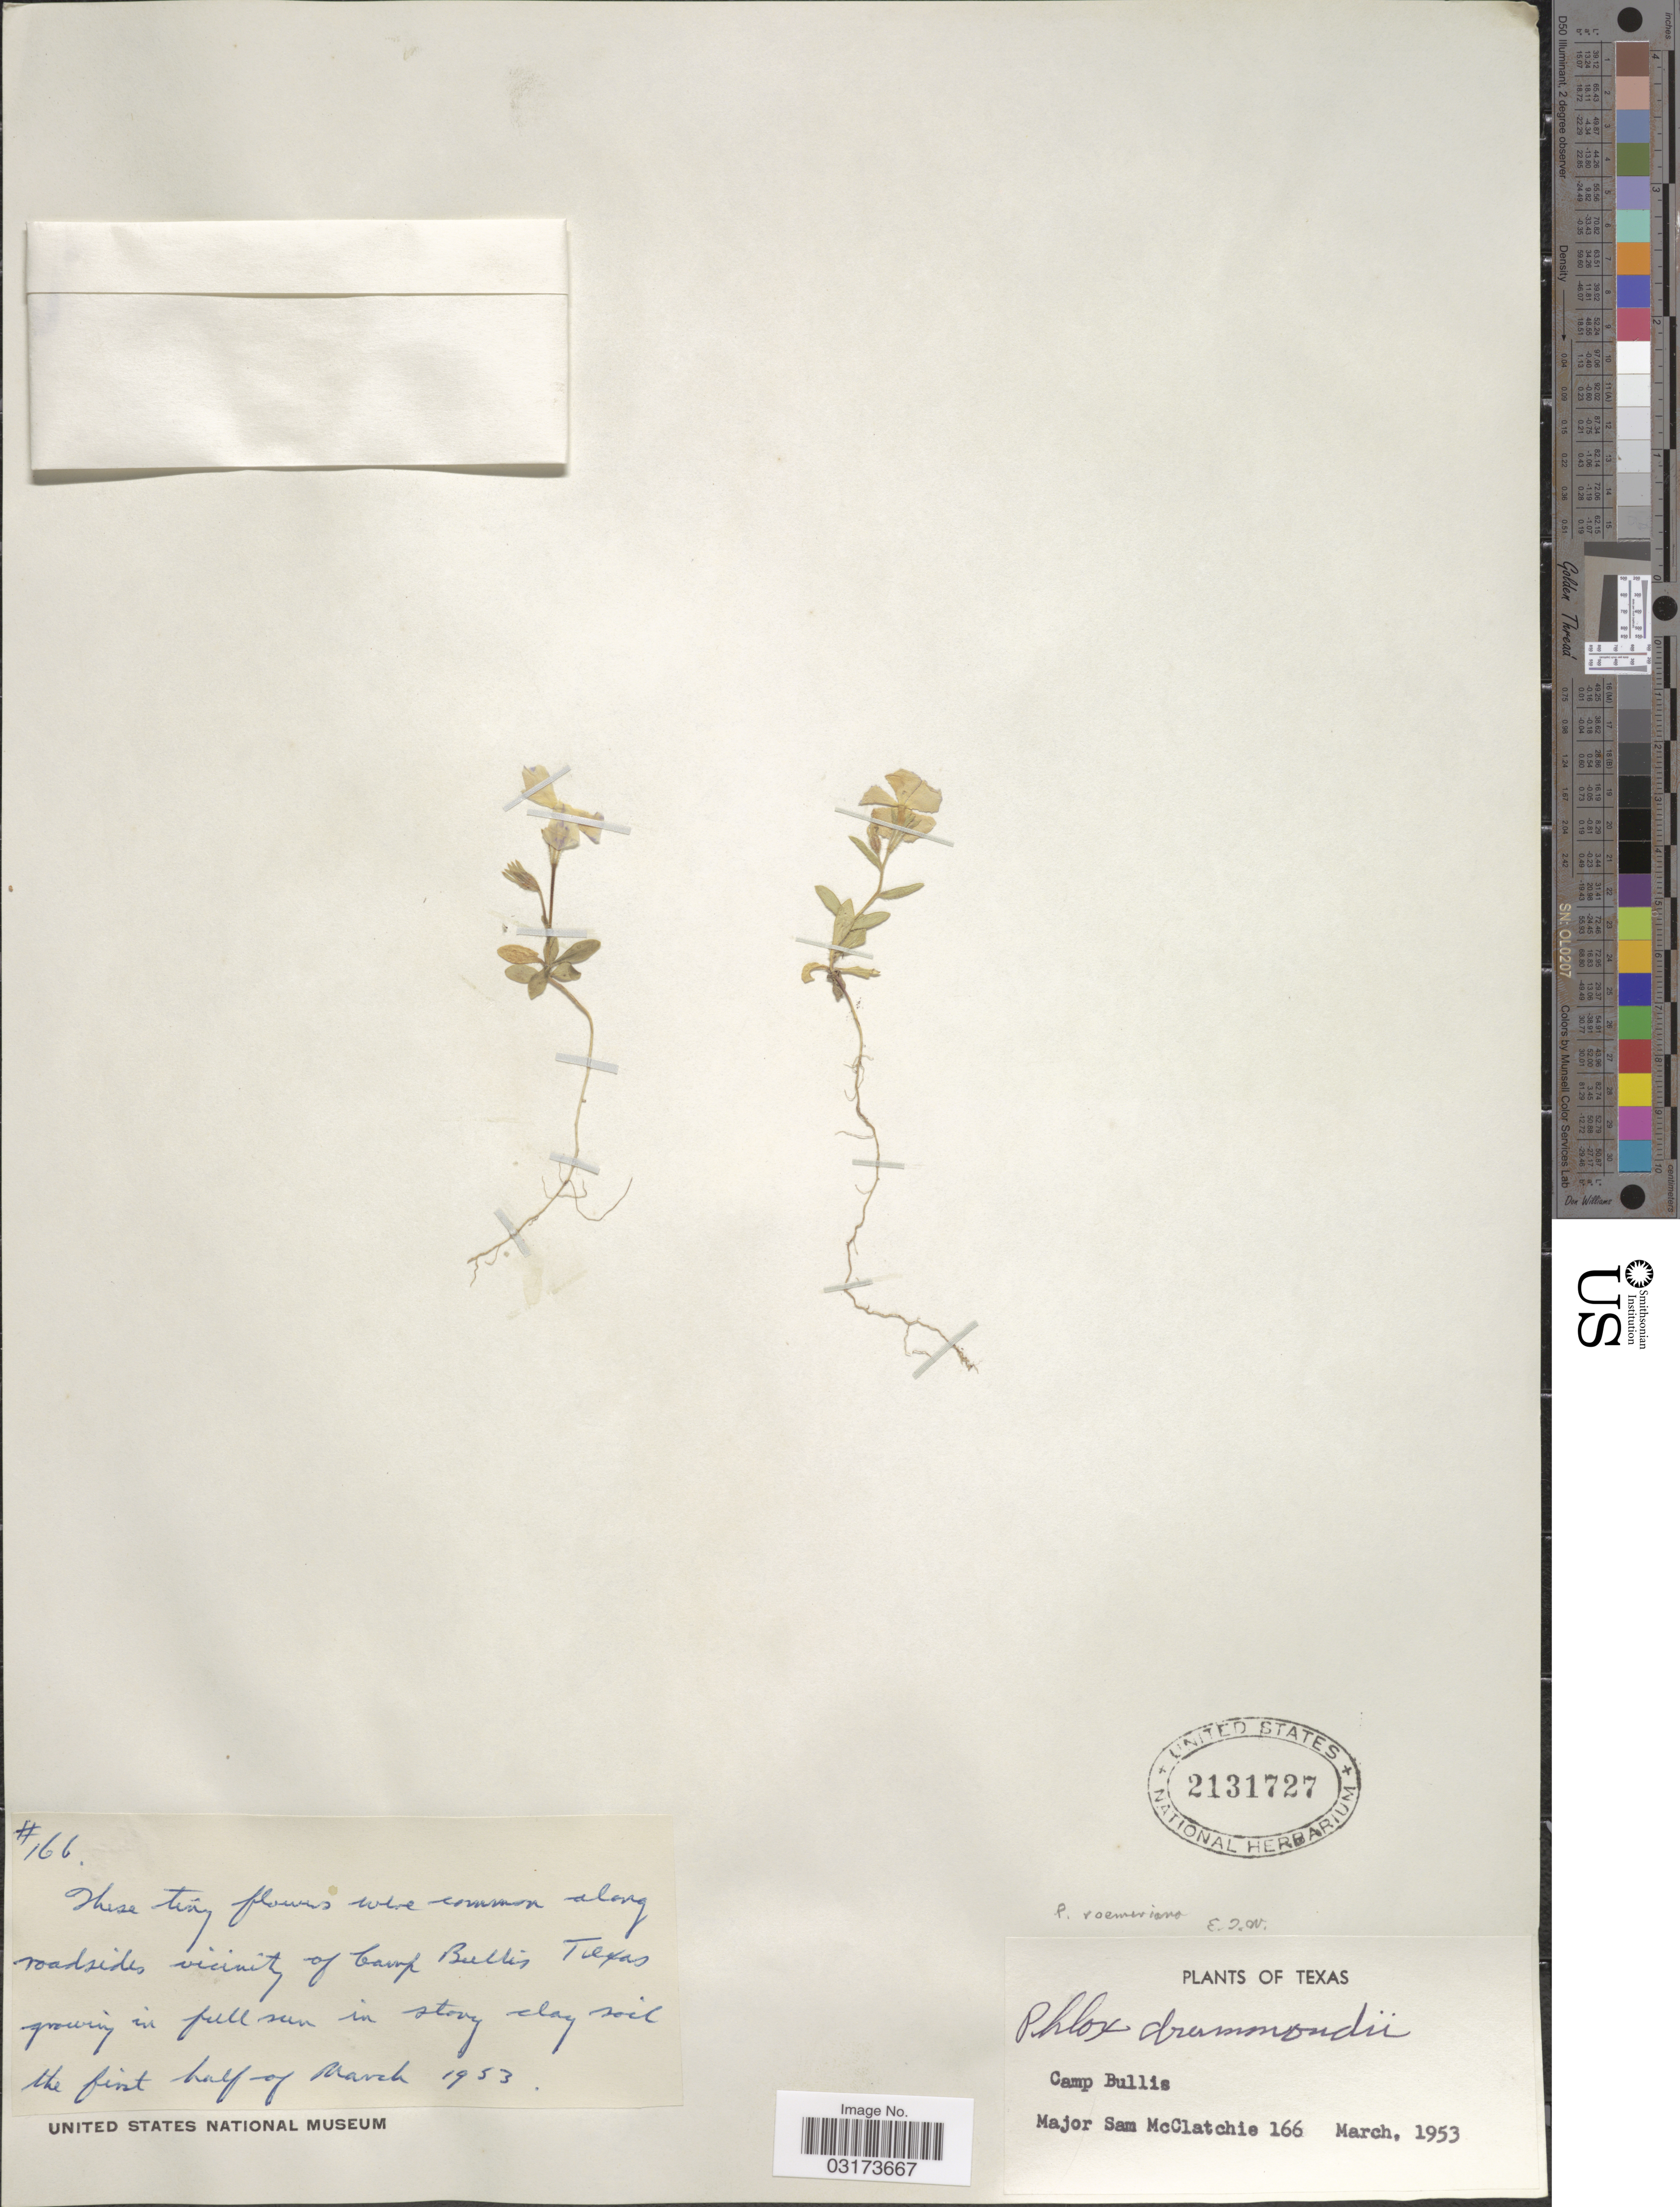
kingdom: Plantae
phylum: Tracheophyta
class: Magnoliopsida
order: Ericales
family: Polemoniaceae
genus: Phlox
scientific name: Phlox roemeriana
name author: Scheele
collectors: S. McClatchie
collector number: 166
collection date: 1953-03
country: United States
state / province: Texas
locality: Along roadsides vicinity of Camp Bullis.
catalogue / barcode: US 2131727